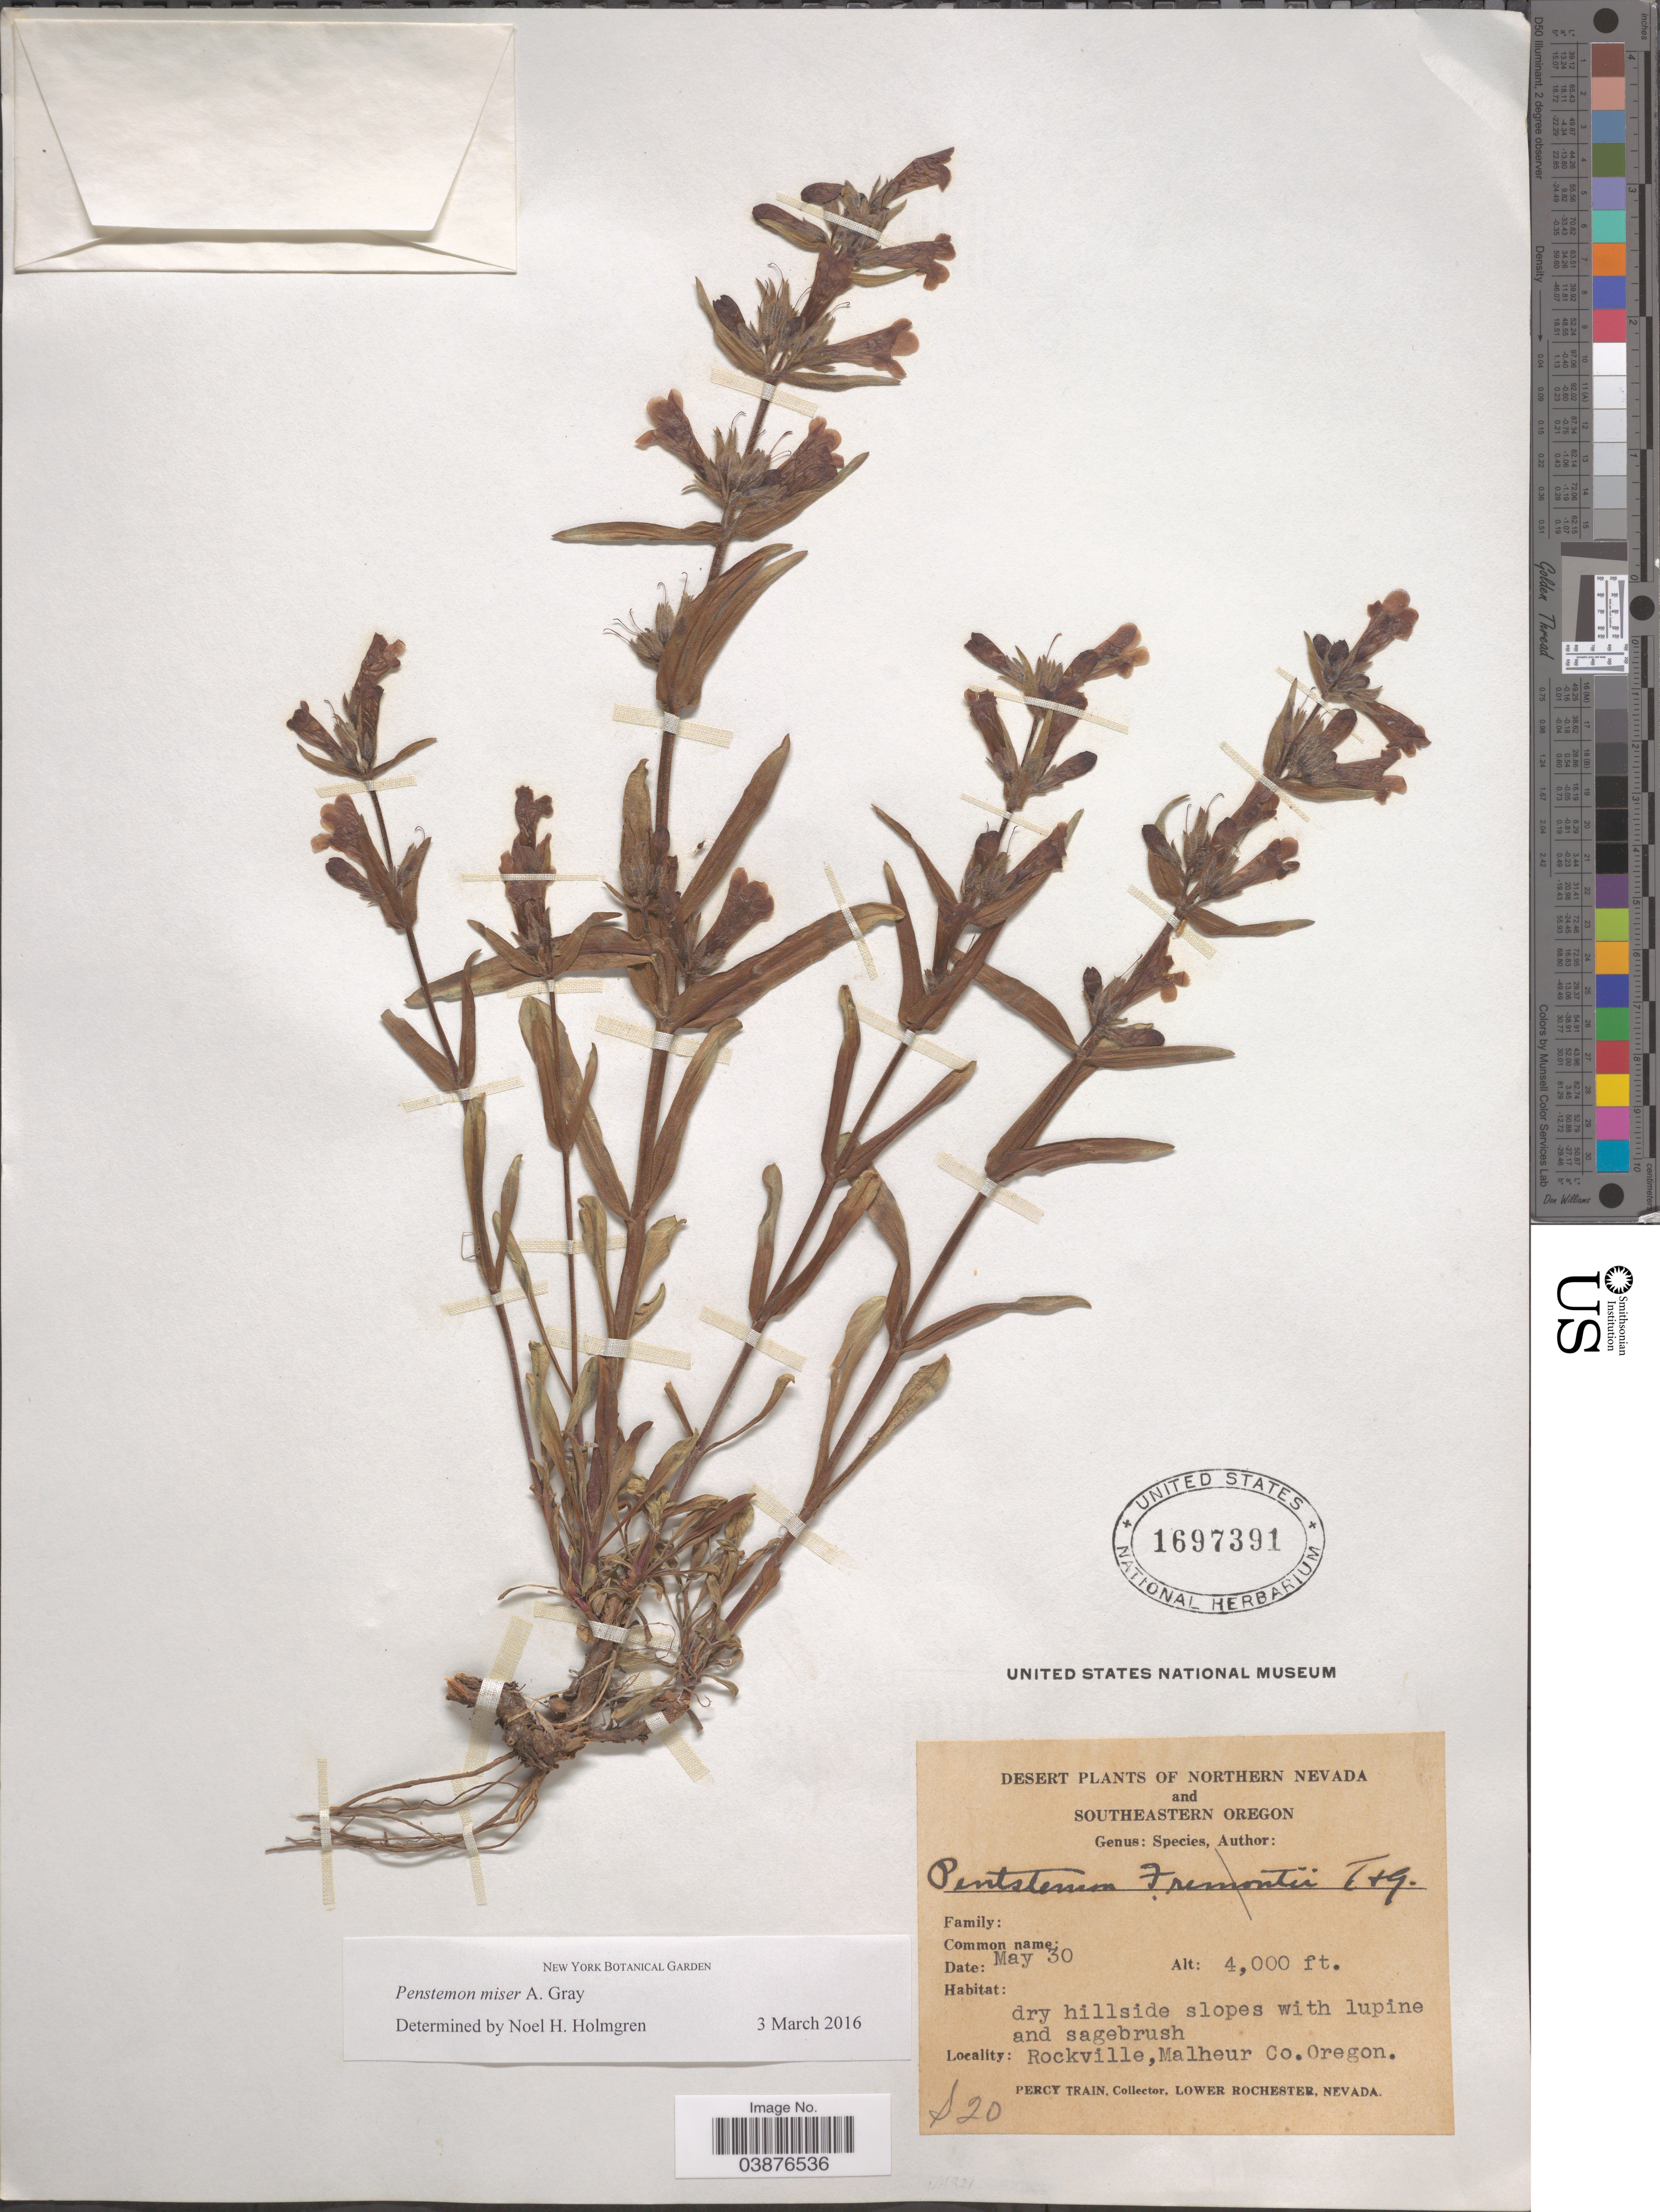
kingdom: Plantae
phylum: Tracheophyta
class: Magnoliopsida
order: Lamiales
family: Plantaginaceae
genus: Penstemon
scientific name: Penstemon miser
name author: A. Gray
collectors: P. Train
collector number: s20*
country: United States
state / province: Oregon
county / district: Malheur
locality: Southeastern Oregon. Rockville, Malheur Co.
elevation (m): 1219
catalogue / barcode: US 1697391